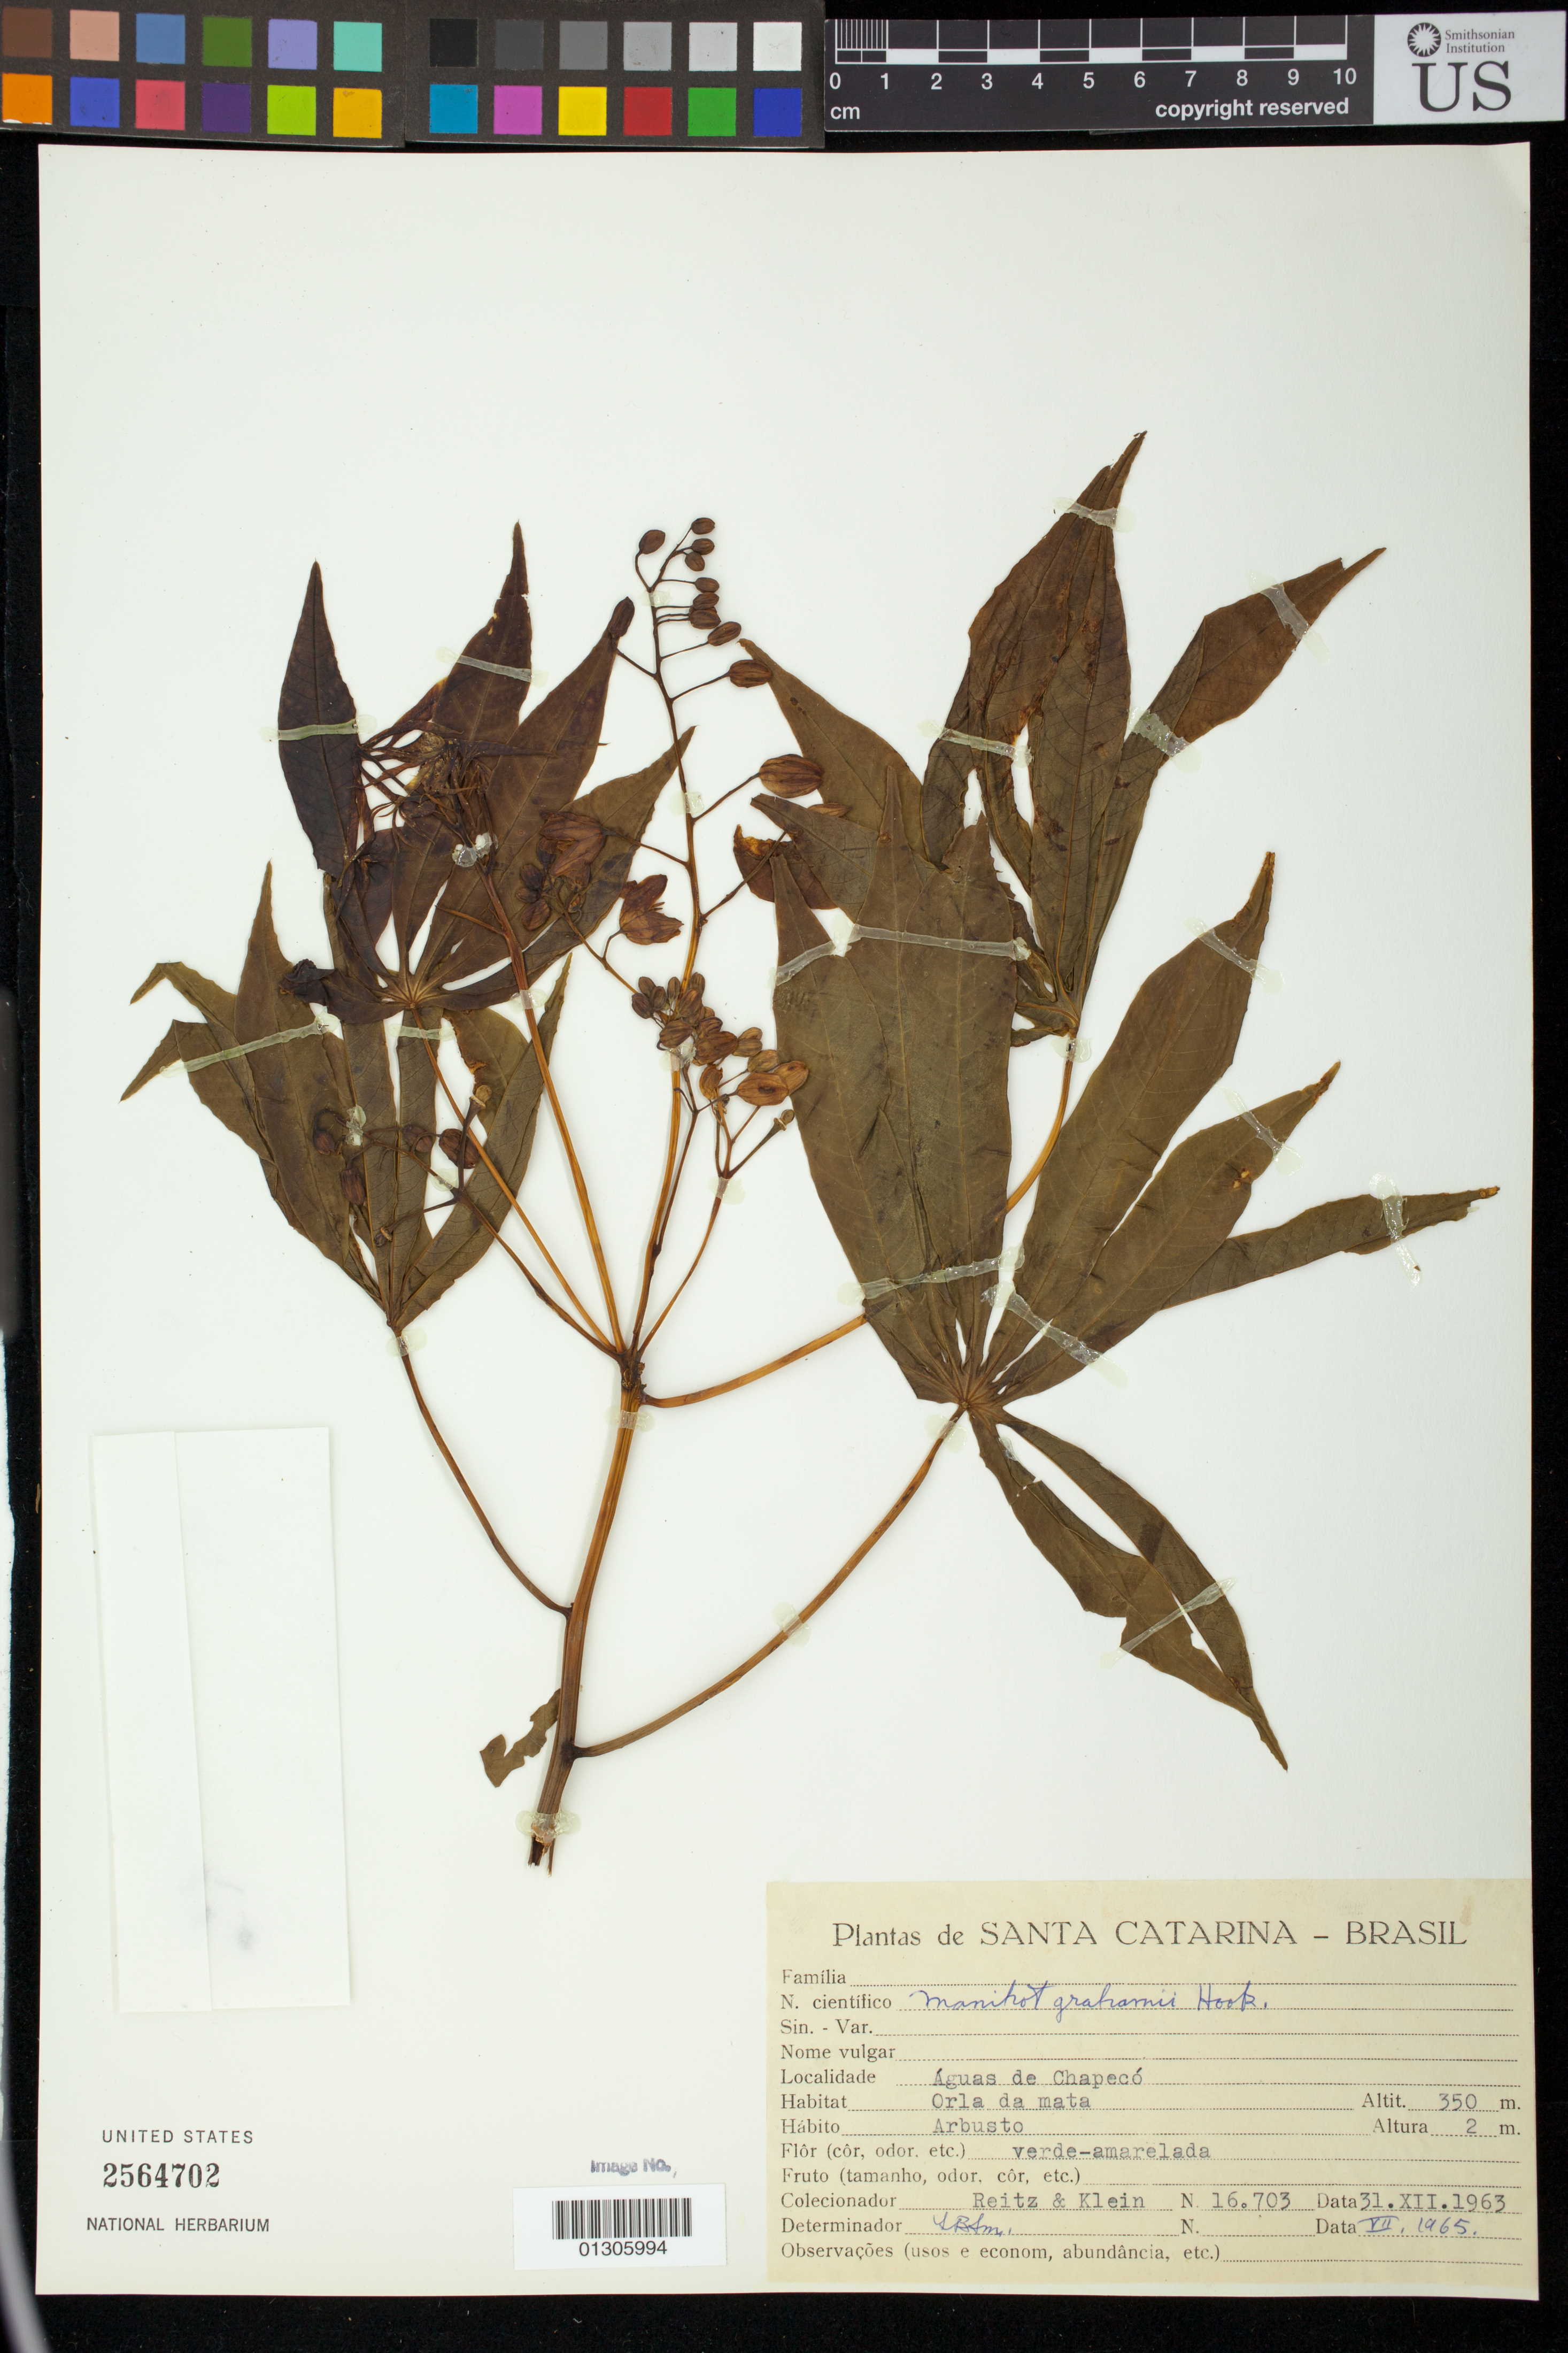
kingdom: Plantae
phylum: Tracheophyta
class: Magnoliopsida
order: Malpighiales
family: Euphorbiaceae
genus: Manihot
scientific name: Manihot guaranitica subsp. guaranitica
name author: Chodat & Hassl.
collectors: R. Reitz & R. M. Klein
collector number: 16703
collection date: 1963-12-31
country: Brazil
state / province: Santa Catarina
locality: Aguas de Chapeco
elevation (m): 350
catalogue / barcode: US 2564702